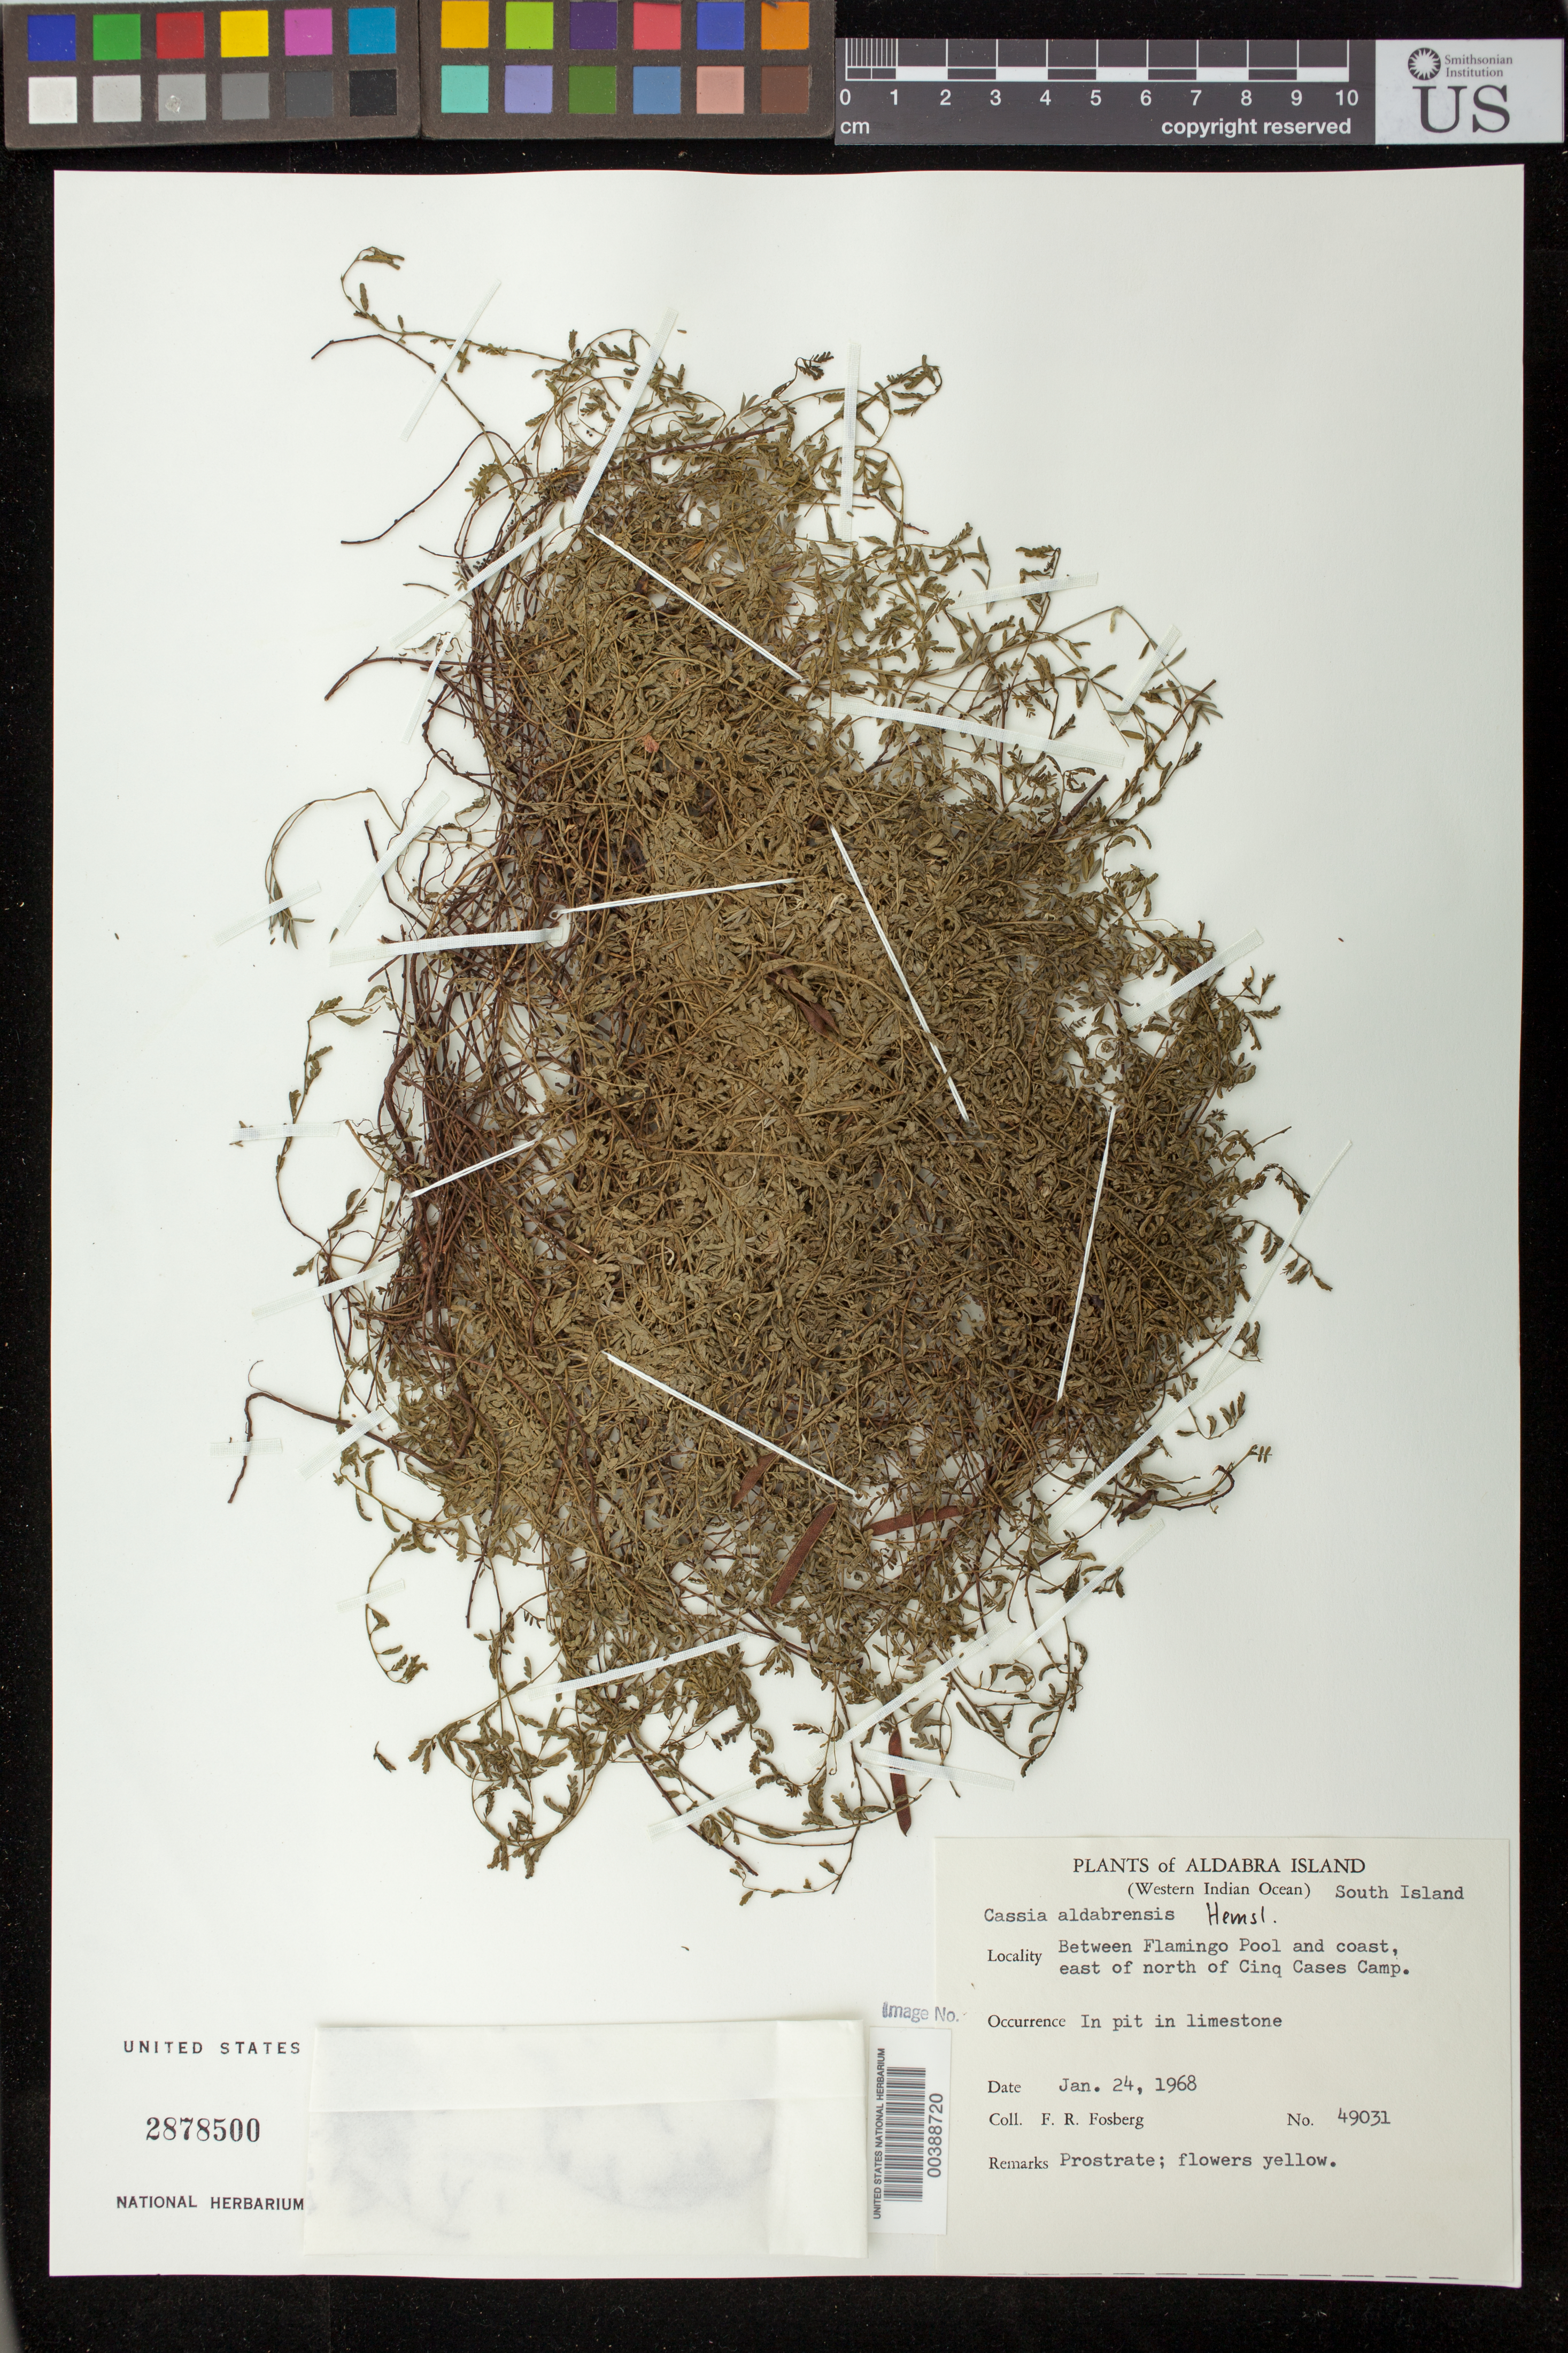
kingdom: Plantae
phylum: Tracheophyta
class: Magnoliopsida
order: Fabales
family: Fabaceae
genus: Chamaecrista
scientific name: Chamaecrista aldabrensis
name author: (Hemsl.) Friedmann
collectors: F. R. Fosberg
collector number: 49031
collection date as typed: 24 Jan 1968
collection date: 1968-01-24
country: Seychelles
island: Aldabra Atoll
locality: Aldabra Island, (Western Indian Ocean) South Island; Between Flamingo Pool and coast, east of north of Cinq Cases Camp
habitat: In pit in limestone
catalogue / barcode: US 2878500